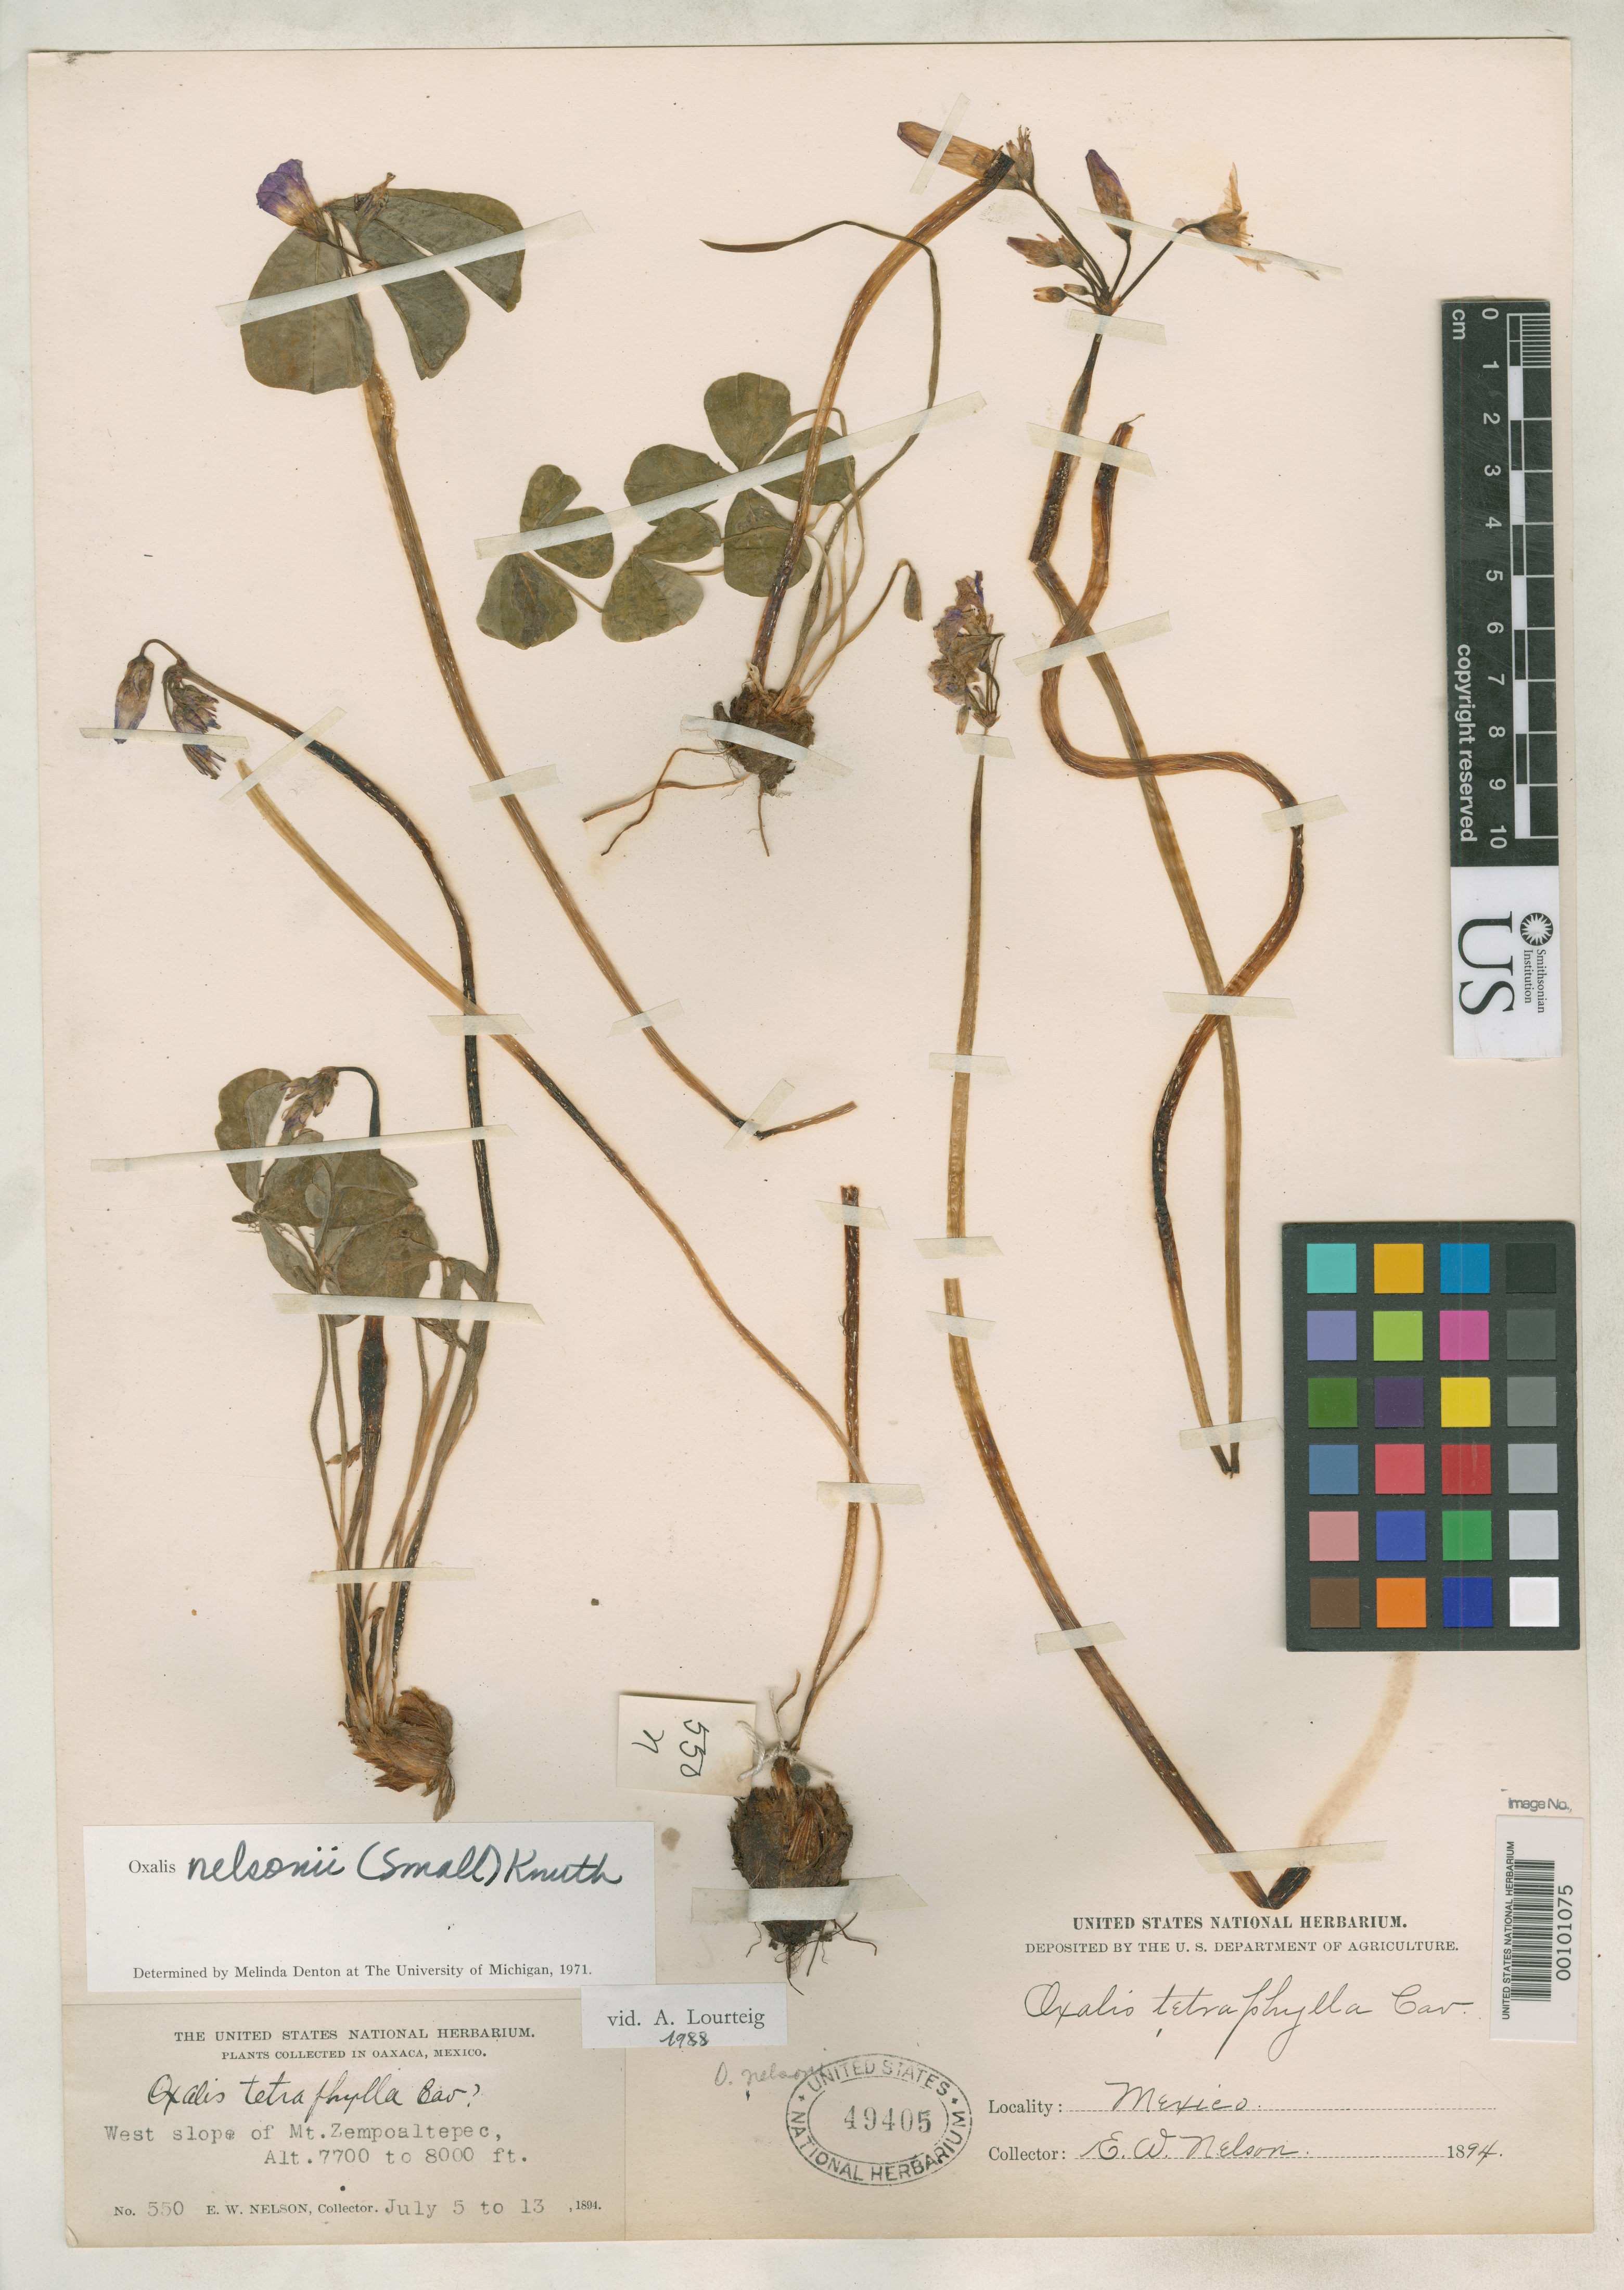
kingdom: Plantae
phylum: Tracheophyta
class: Magnoliopsida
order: Oxalidales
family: Oxalidaceae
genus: Ionoxalis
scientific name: Ionoxalis nelsonii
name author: Small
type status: Isotype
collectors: E. W. Nelson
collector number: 550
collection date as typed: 05 Jul 1894 to 13 Jul 1894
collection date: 1894-07-05/1894-07-13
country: Mexico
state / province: Oaxaca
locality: Mt. Zempoaltepec.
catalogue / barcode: US 49405